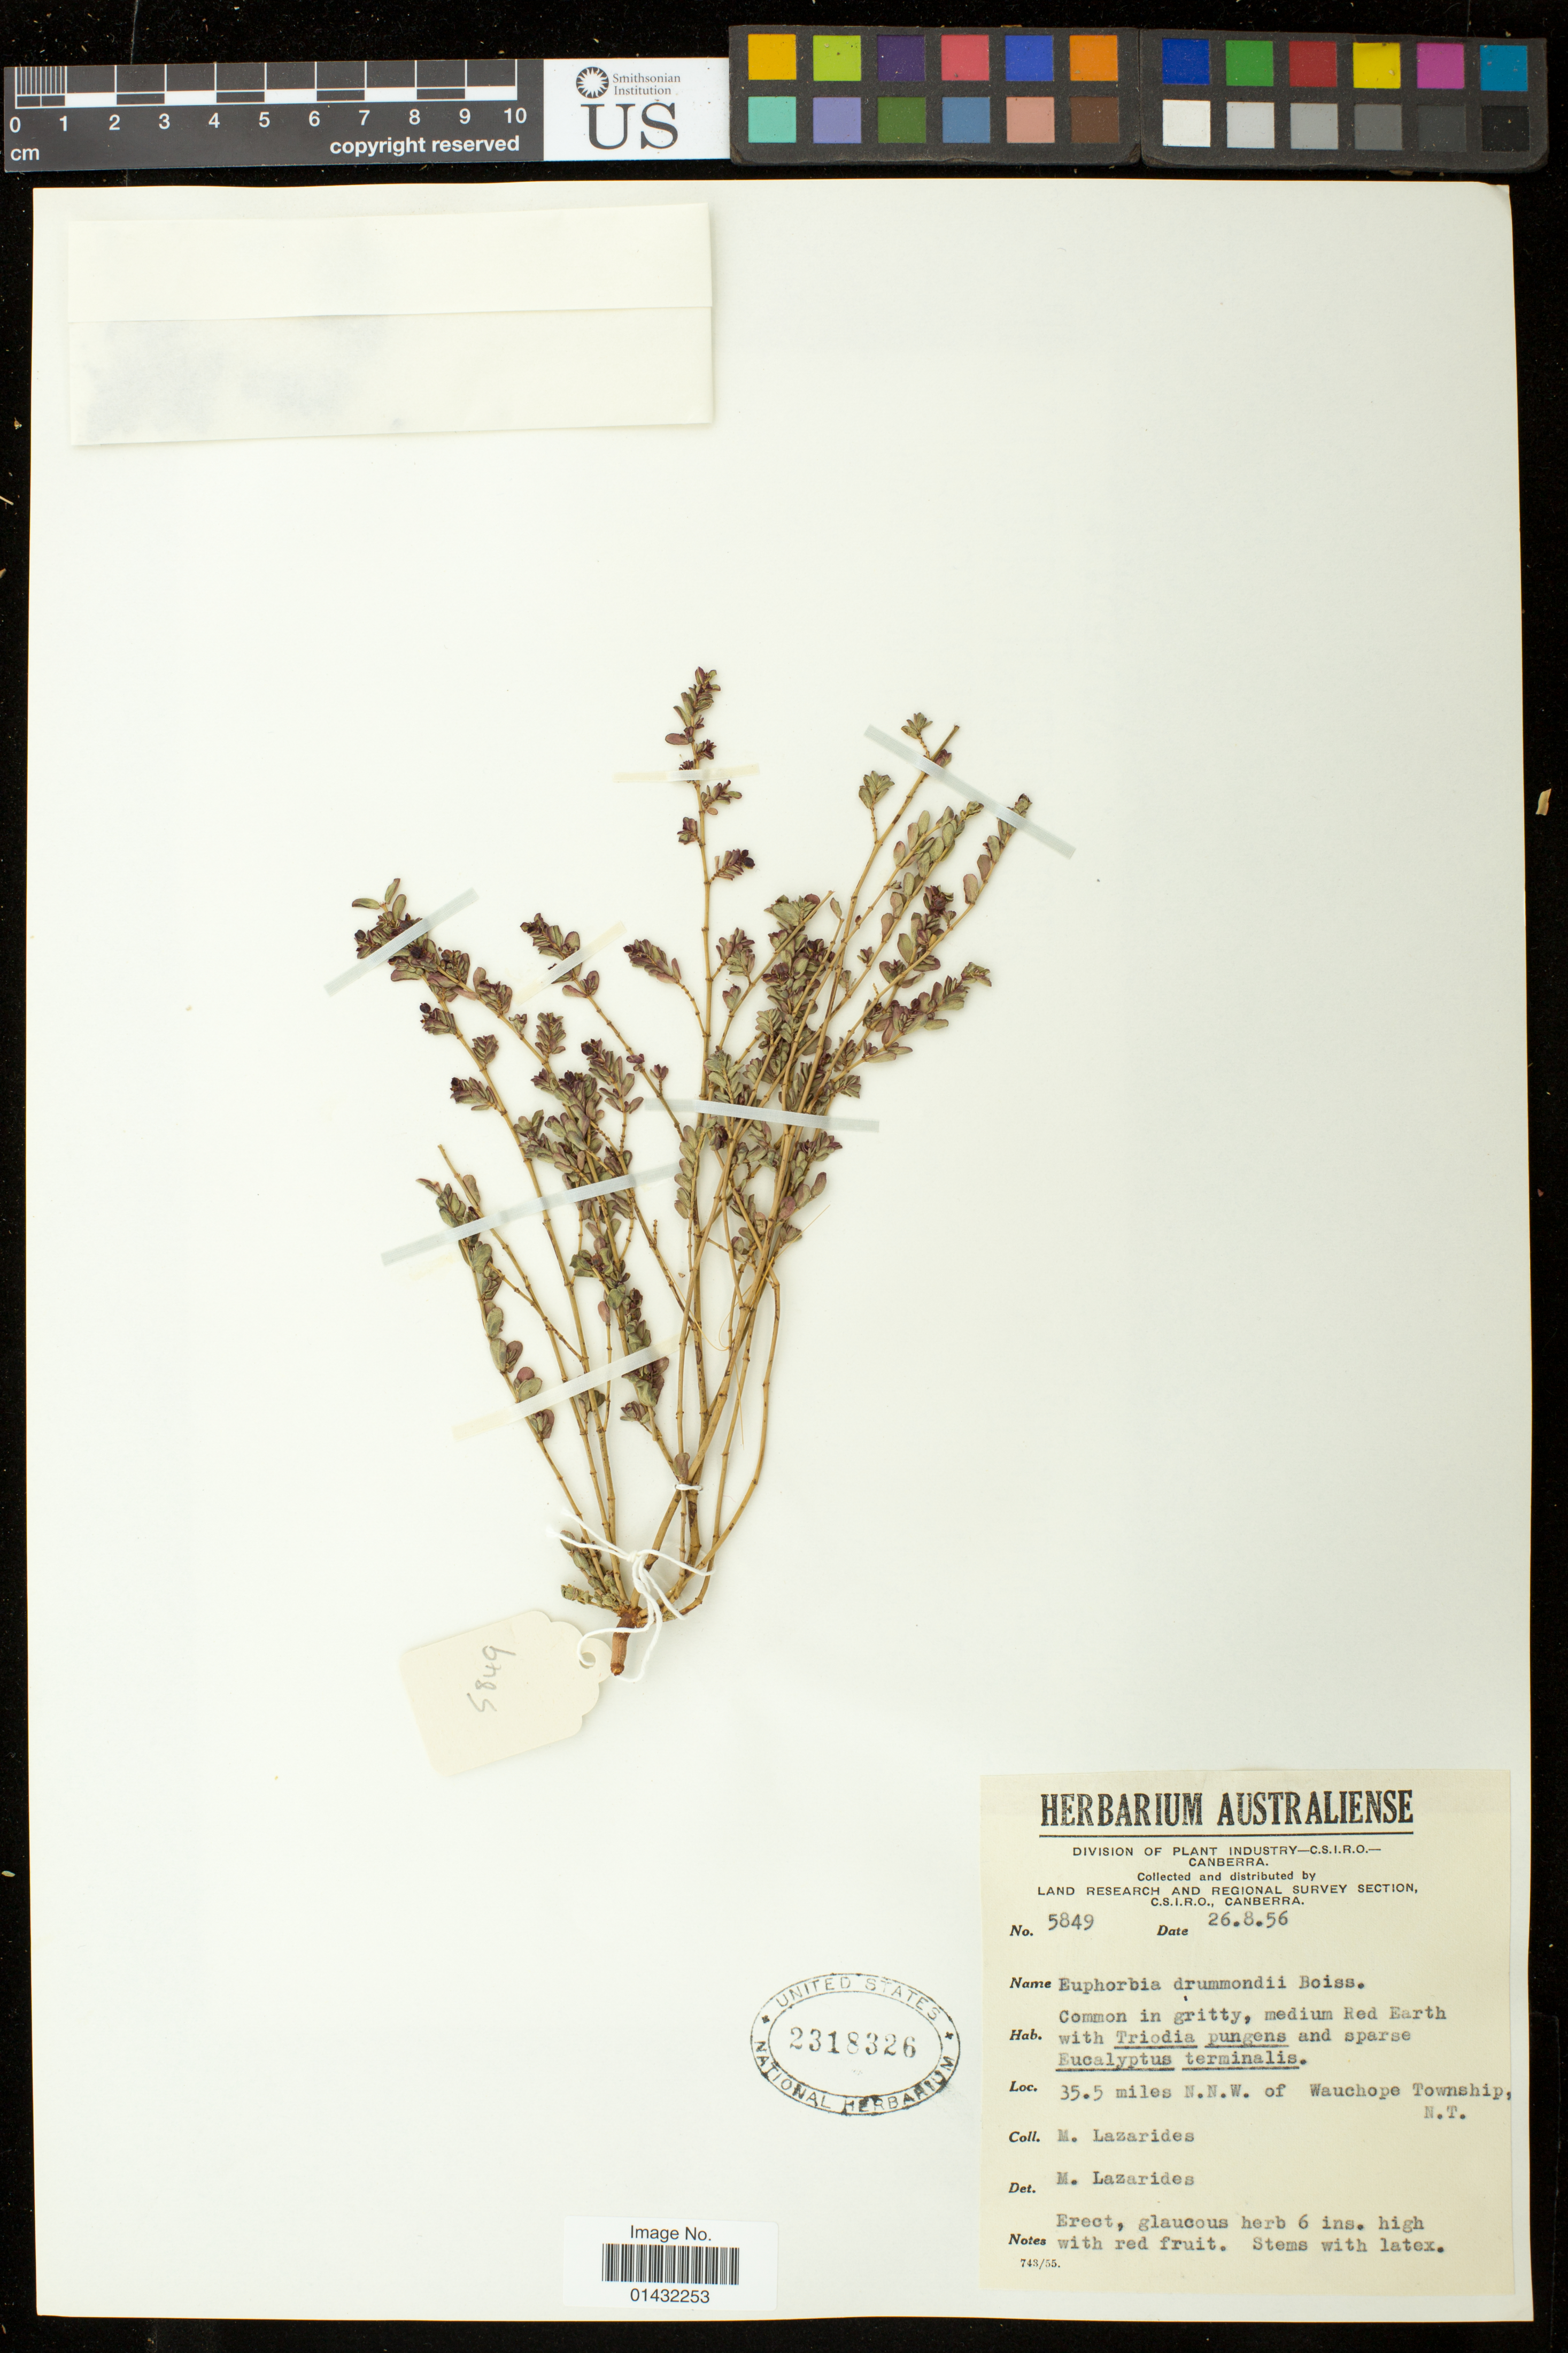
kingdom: Plantae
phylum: Tracheophyta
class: Magnoliopsida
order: Malpighiales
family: Euphorbiaceae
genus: Euphorbia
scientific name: Euphorbia australis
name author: Boiss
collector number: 5849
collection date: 1956-08-26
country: Australia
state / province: Northern Territory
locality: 35.5 miles N.N.W. of Wauchope Township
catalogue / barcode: US 2318326